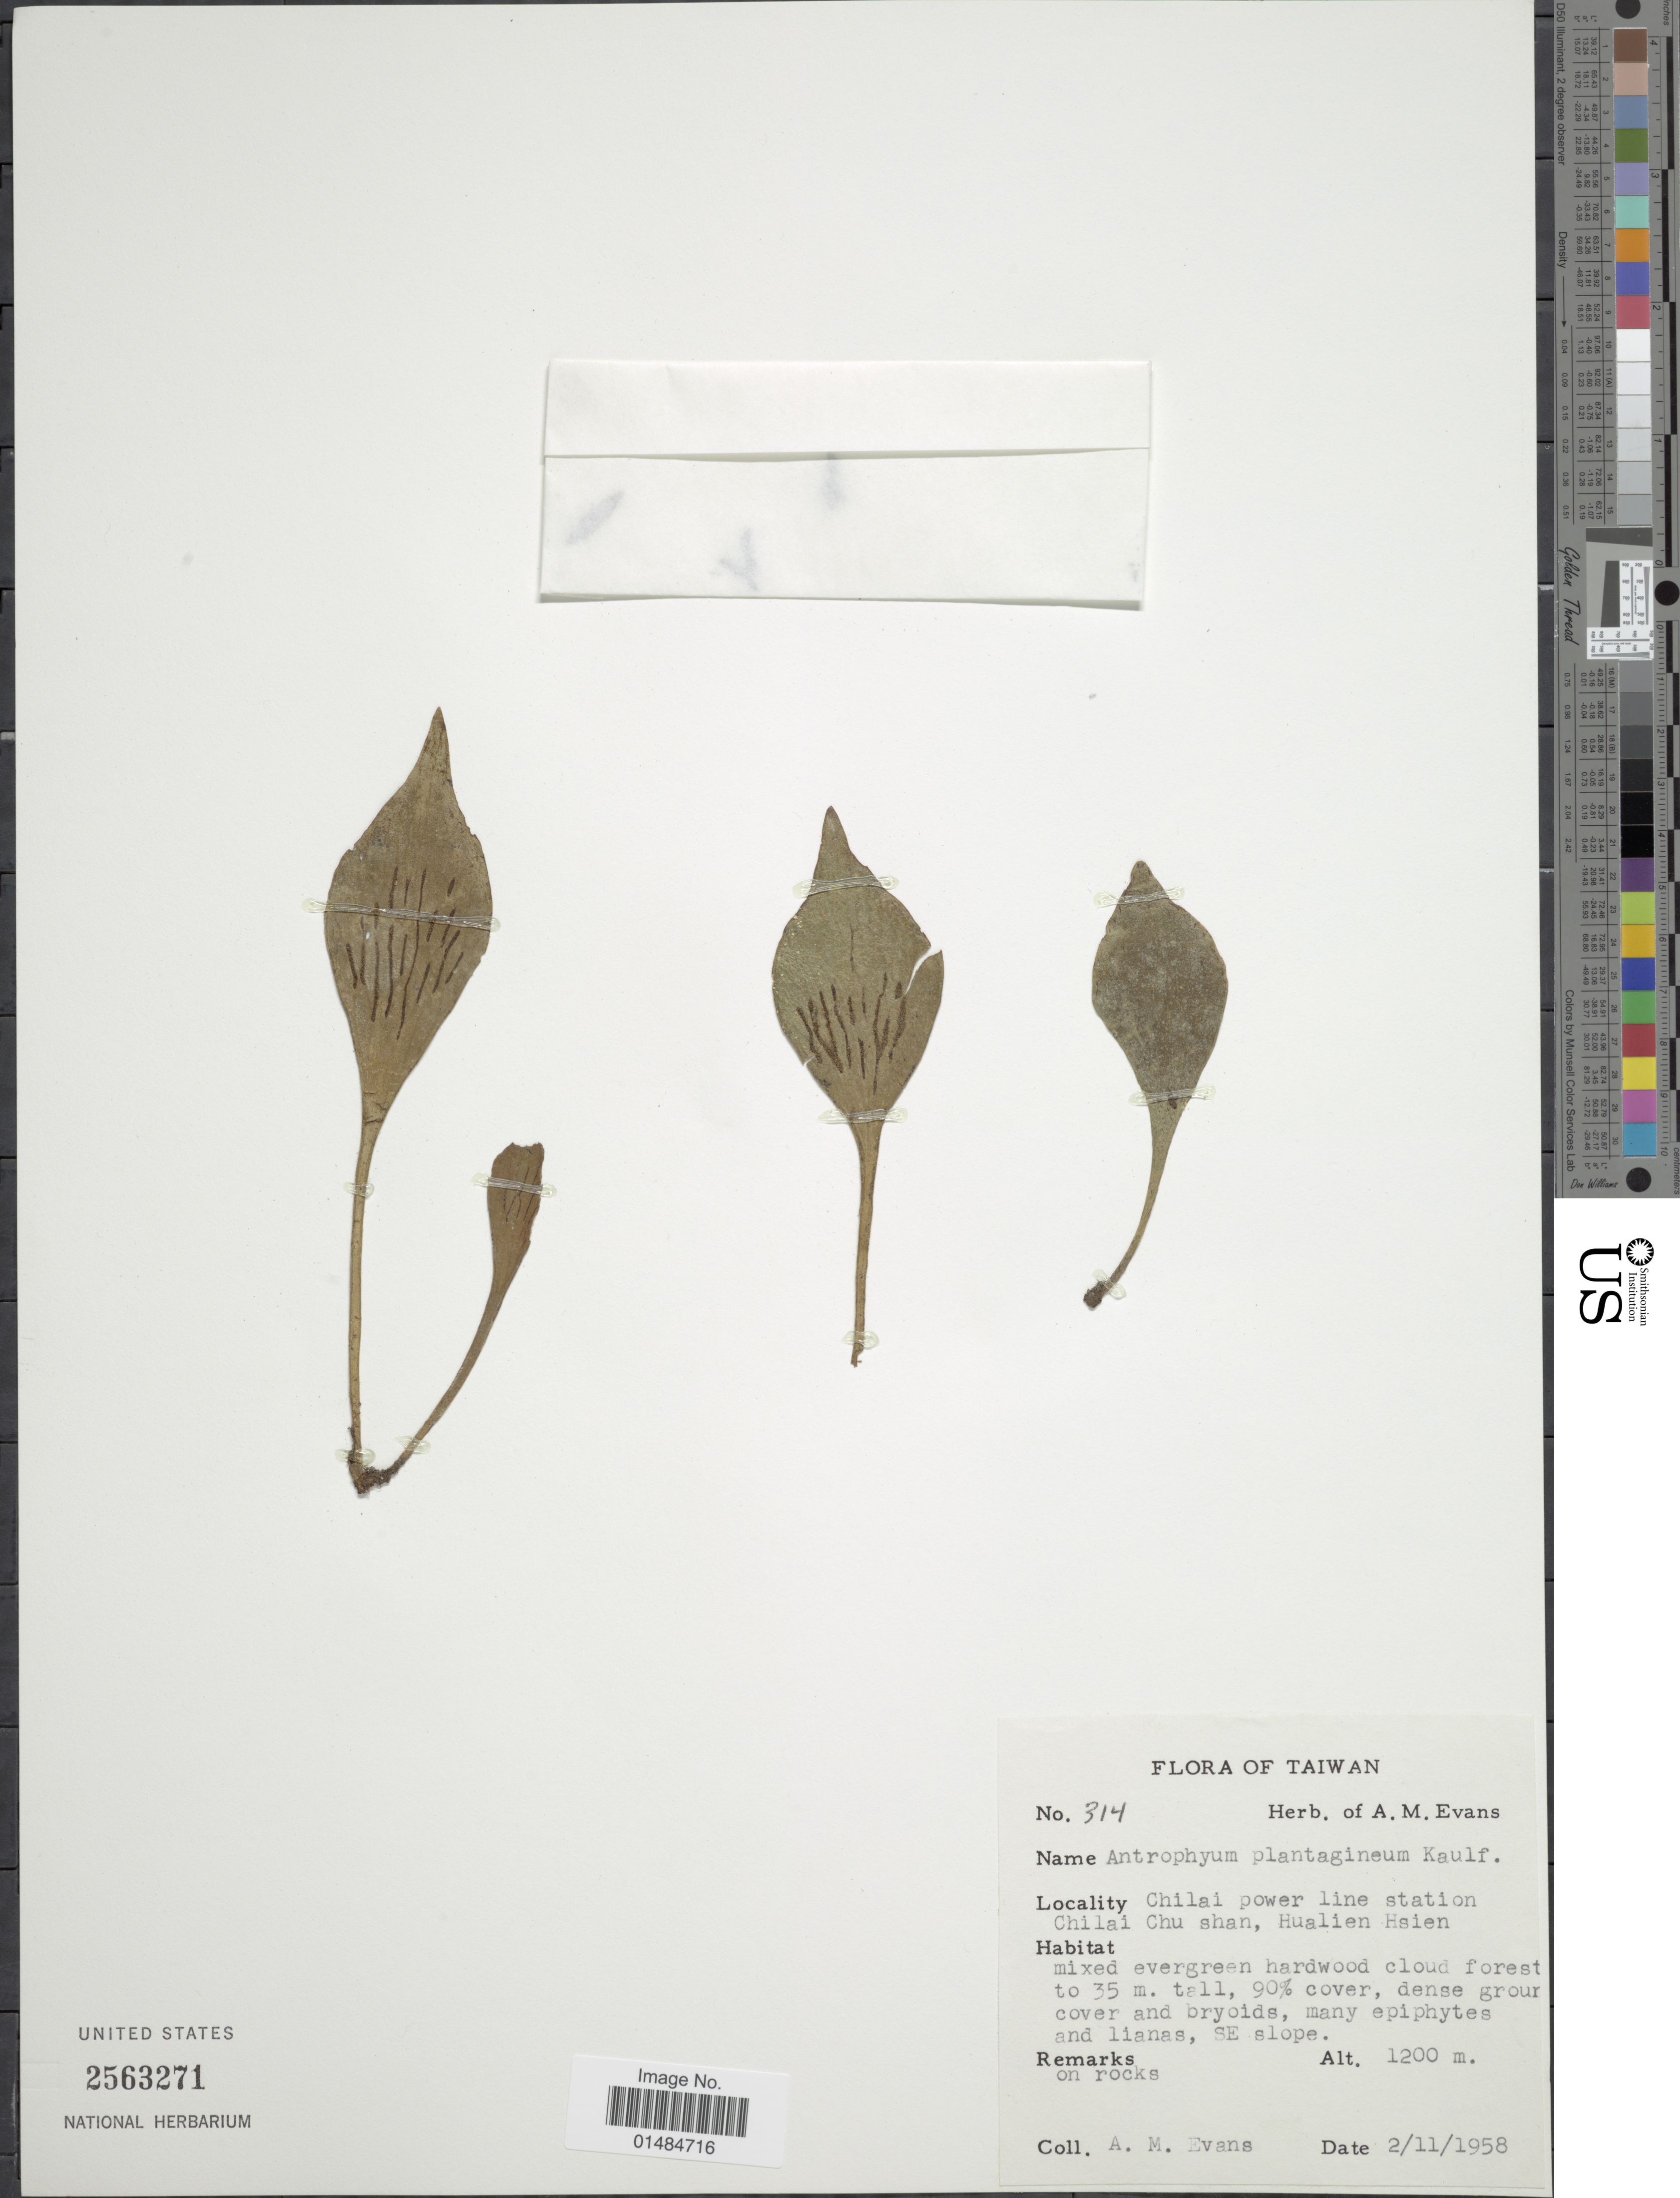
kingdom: Plantae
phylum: Tracheophyta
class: Polypodiopsida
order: Polypodiales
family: Pteridaceae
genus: Antrophyum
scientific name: Antrophyum formosanum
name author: Hieron.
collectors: A. M. Evans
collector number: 314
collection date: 1958-11-02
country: Taiwan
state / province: Hualien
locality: Chilai power line station Chilai Chu shan. Hualien Hsien, SE slope.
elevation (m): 1200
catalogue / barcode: US 2563271